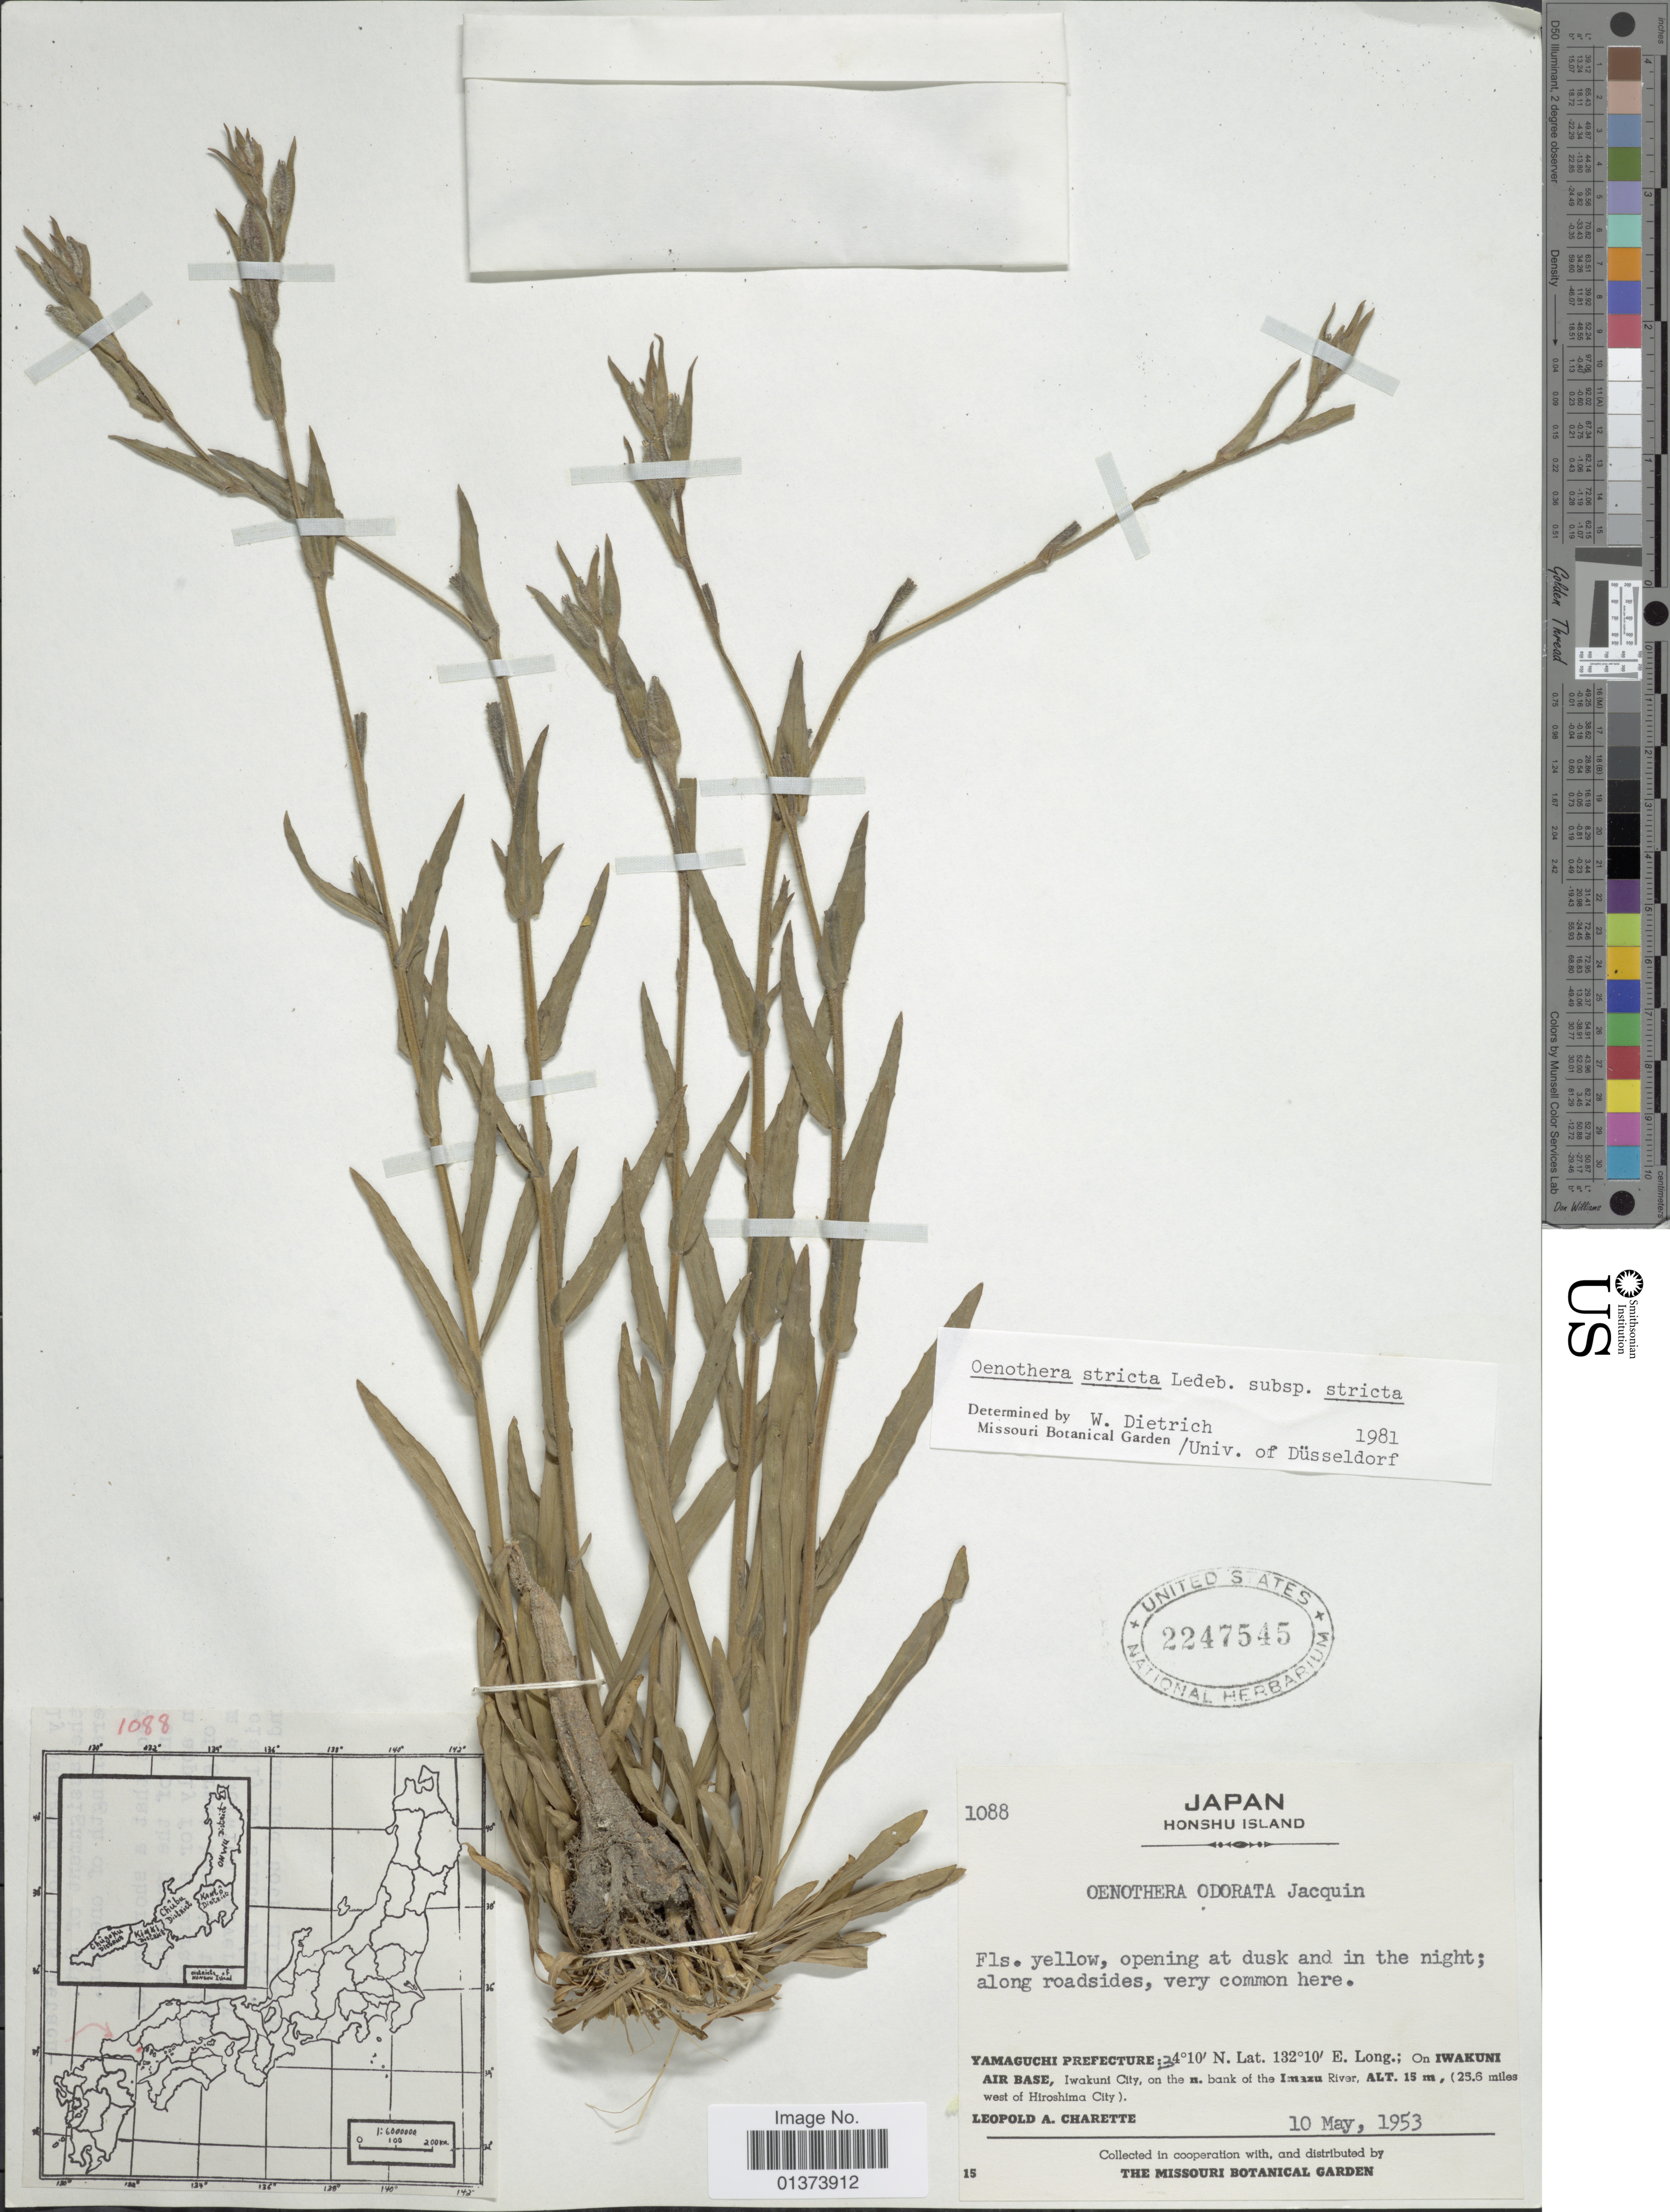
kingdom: Plantae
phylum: Tracheophyta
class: Magnoliopsida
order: Myrtales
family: Onagraceae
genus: Oenothera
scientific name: Oenothera stricta subsp. stricta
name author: Ledeb. ex Link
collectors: L. A. Charette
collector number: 1088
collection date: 1953-05-10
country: Japan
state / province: Yamaguti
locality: Honshu Island, On Iwakuni Air Base, Iwakuni City, on the n. bank of the Imazu River (25.6 miles west of Hiroshima City)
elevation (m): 15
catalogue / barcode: US 2247545